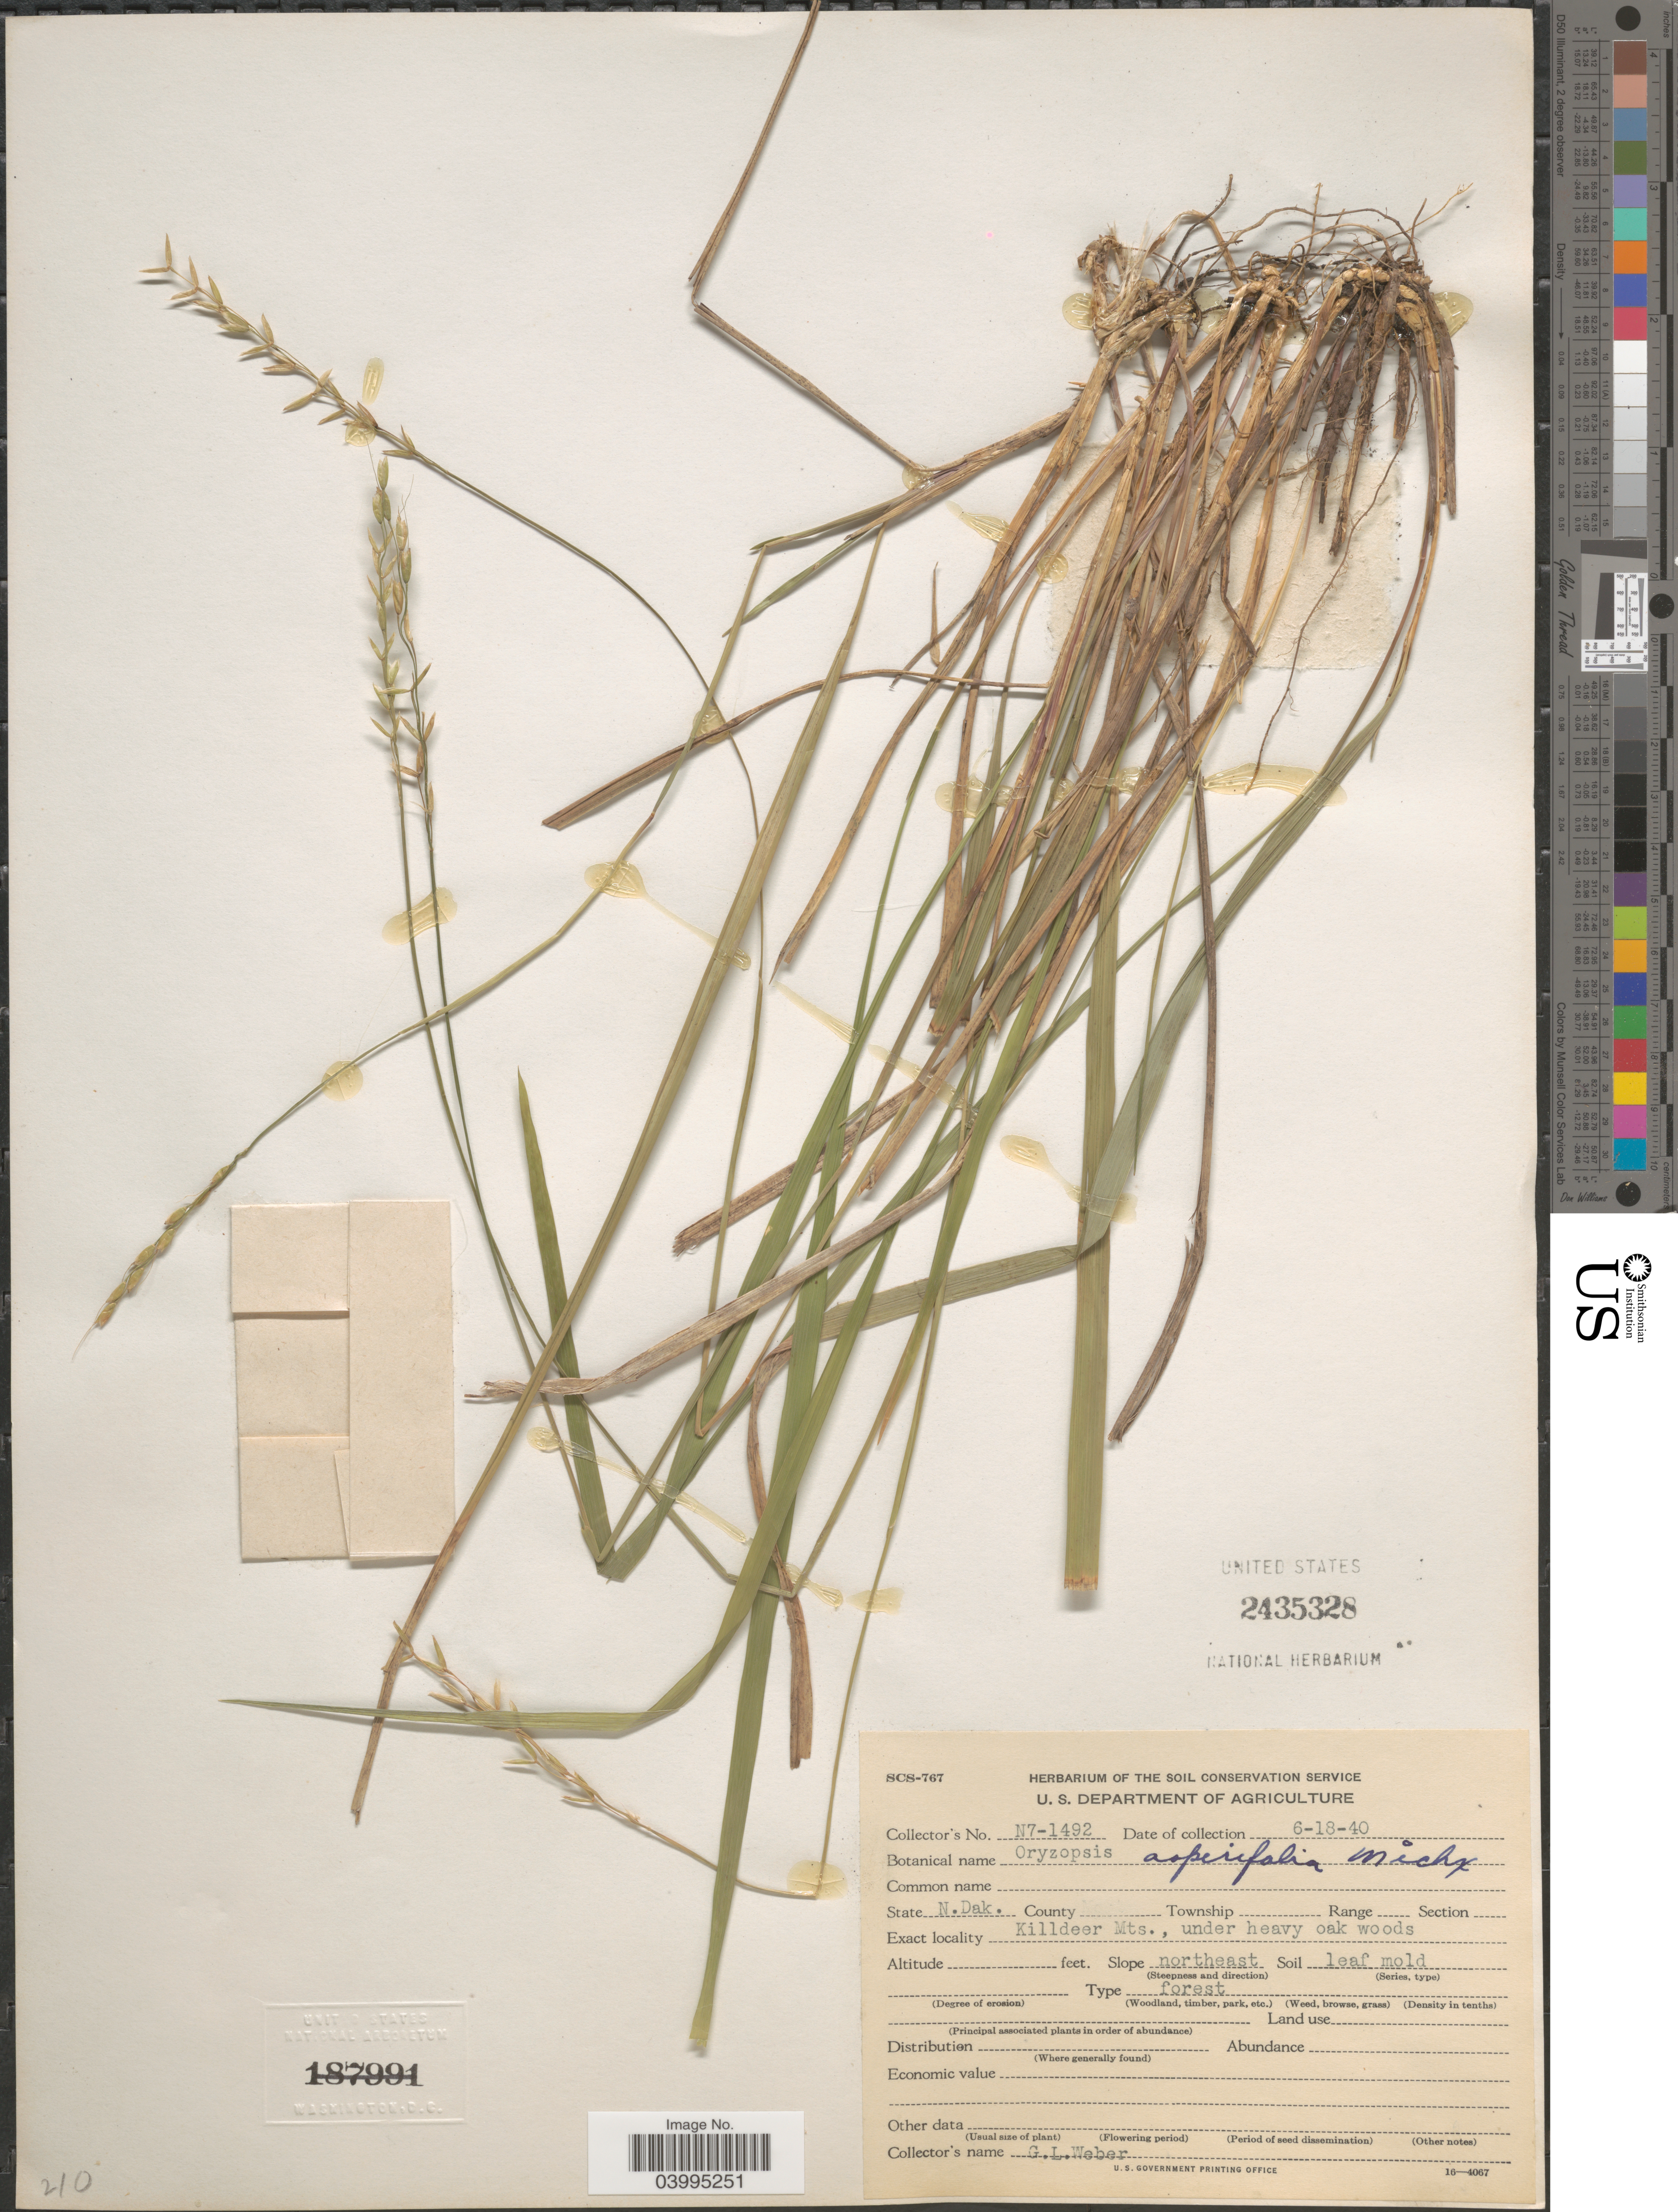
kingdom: Plantae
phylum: Tracheophyta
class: Liliopsida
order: Poales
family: Poaceae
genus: Oryzopsis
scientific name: Oryzopsis asperifolia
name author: Michx.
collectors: G. Weber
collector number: N7-1492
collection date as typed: Transcribed d/m/y: 18/6/40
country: United States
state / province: North Dakota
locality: Killdeer Mts., under heavy oak woods. Slope northeast.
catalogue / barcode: US 2435328